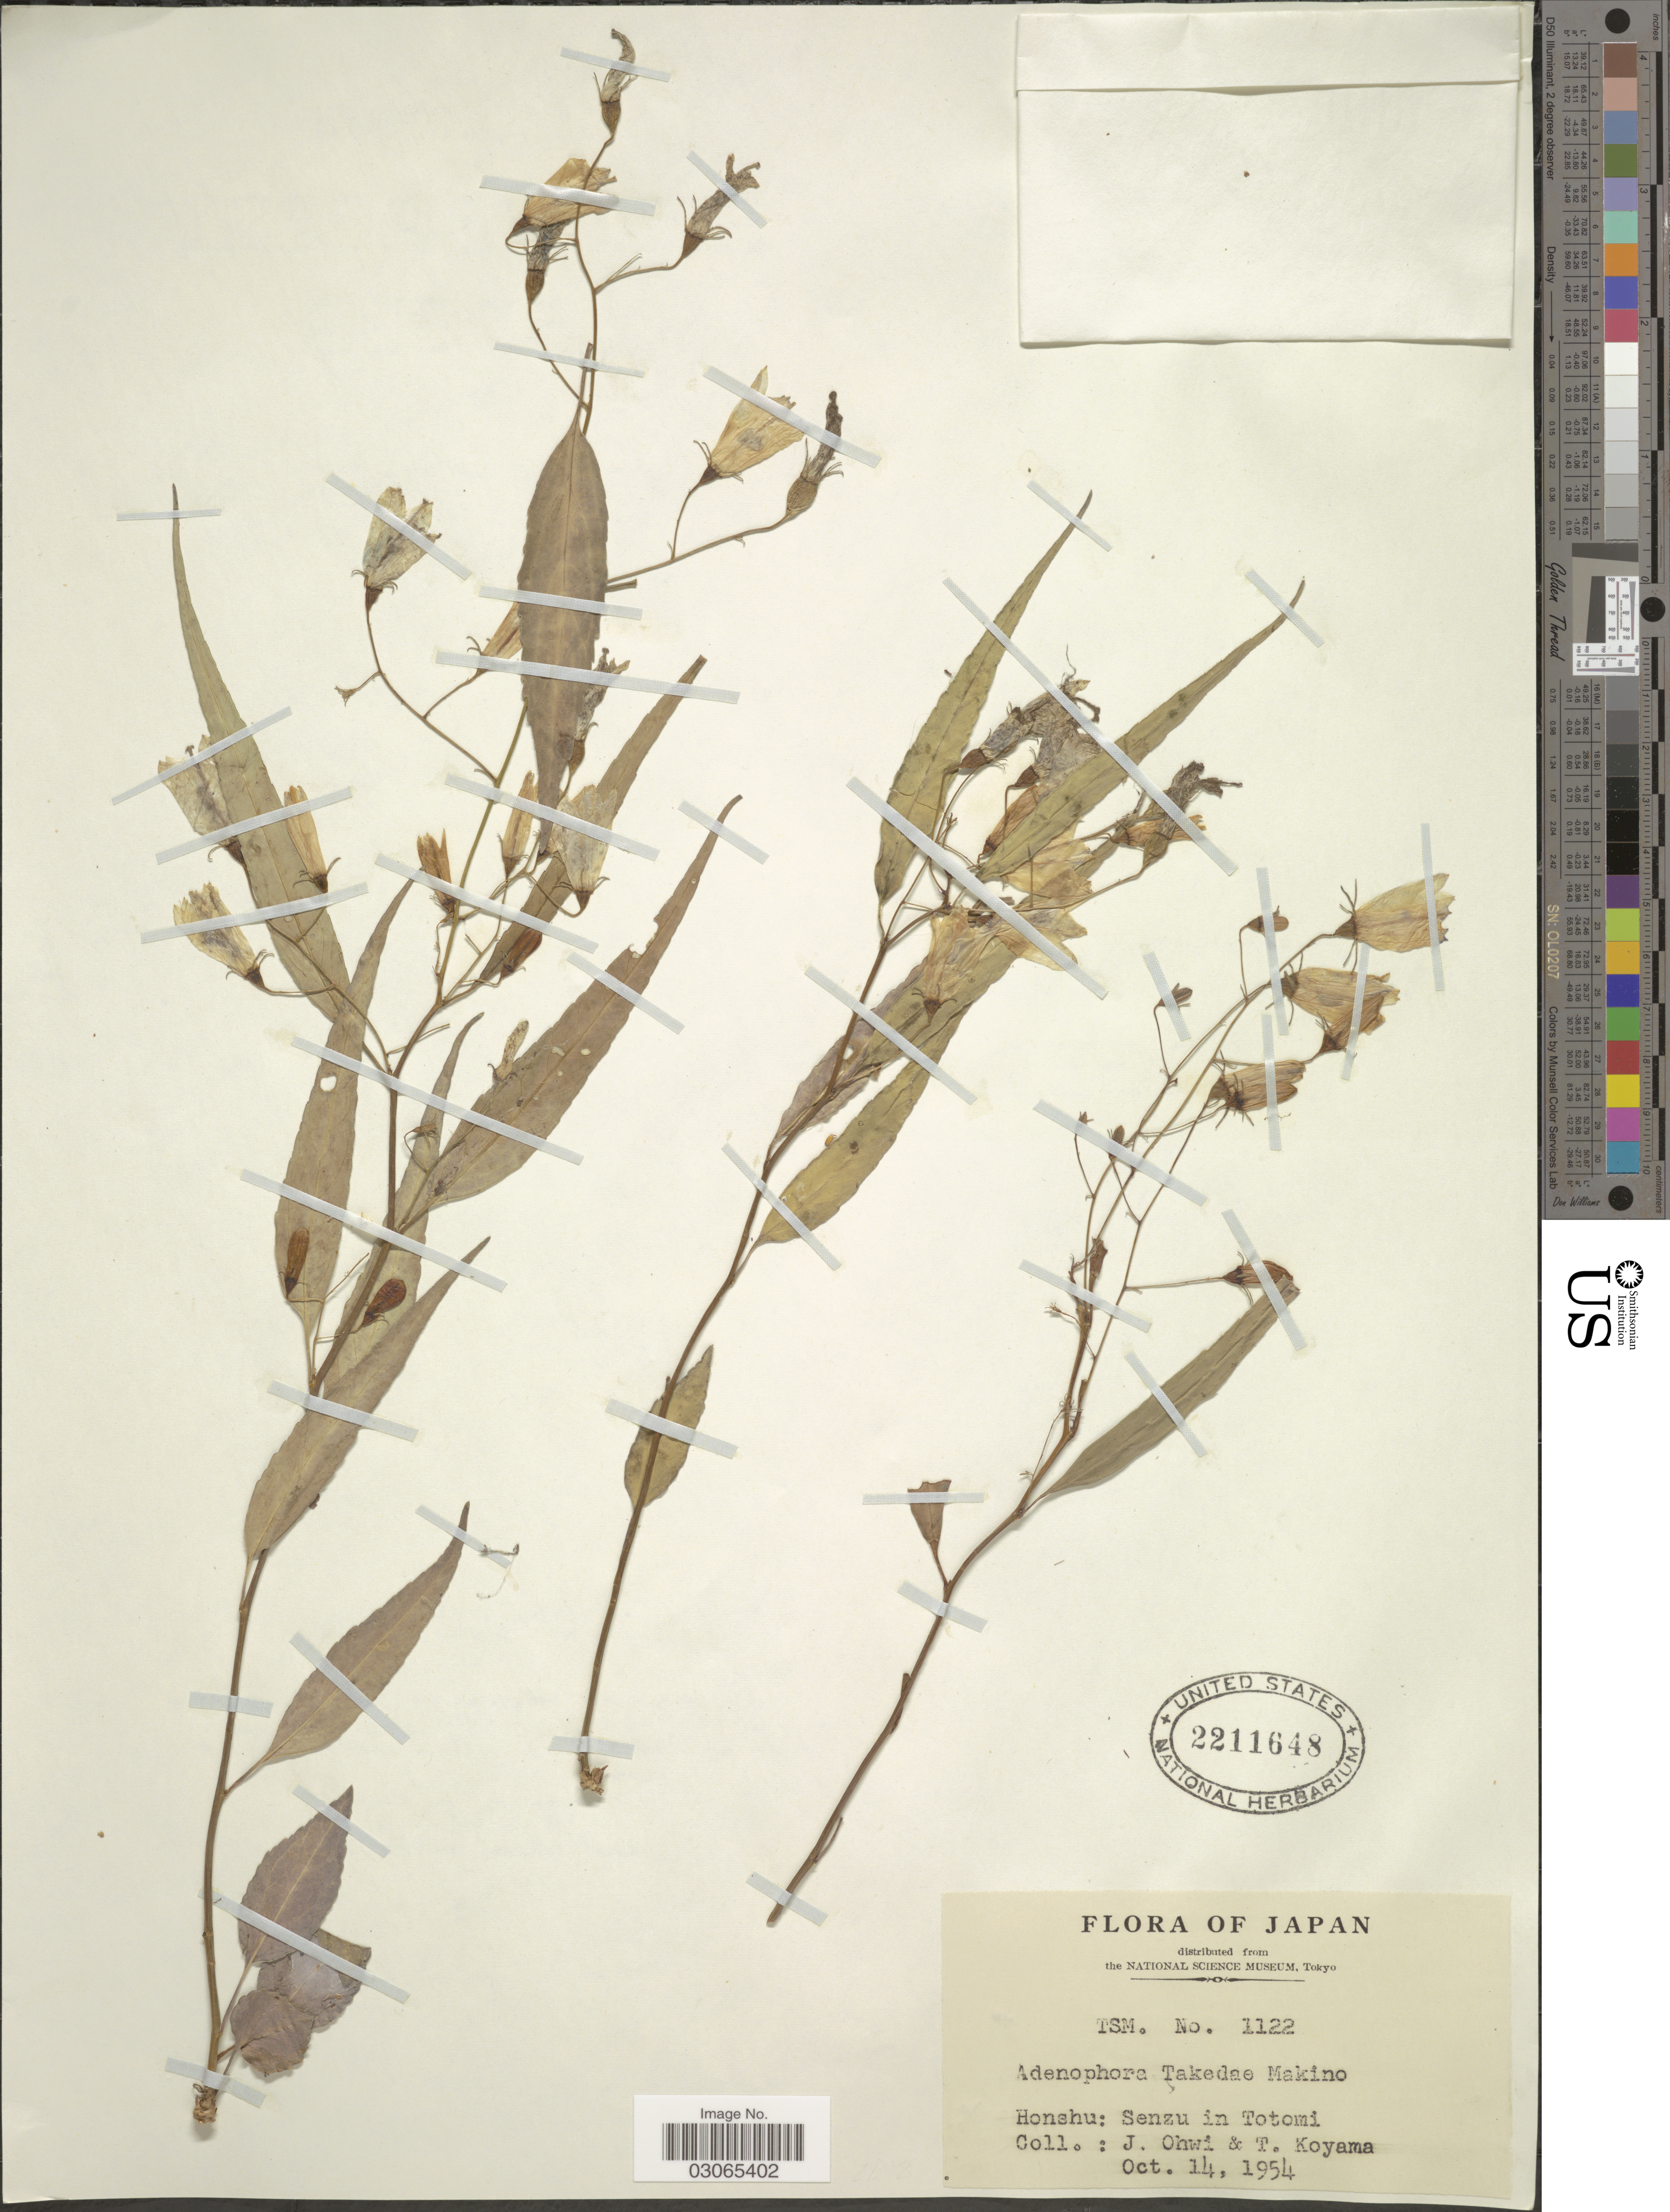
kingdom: Plantae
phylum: Tracheophyta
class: Magnoliopsida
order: Asterales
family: Campanulaceae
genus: Adenophora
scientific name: Adenophora takedae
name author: Makino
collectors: J. Ohwi & T. Koyama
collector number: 1122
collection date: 1954-10-14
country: Japan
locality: Honshu: Senzu in Totomi.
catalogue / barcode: US 2211648